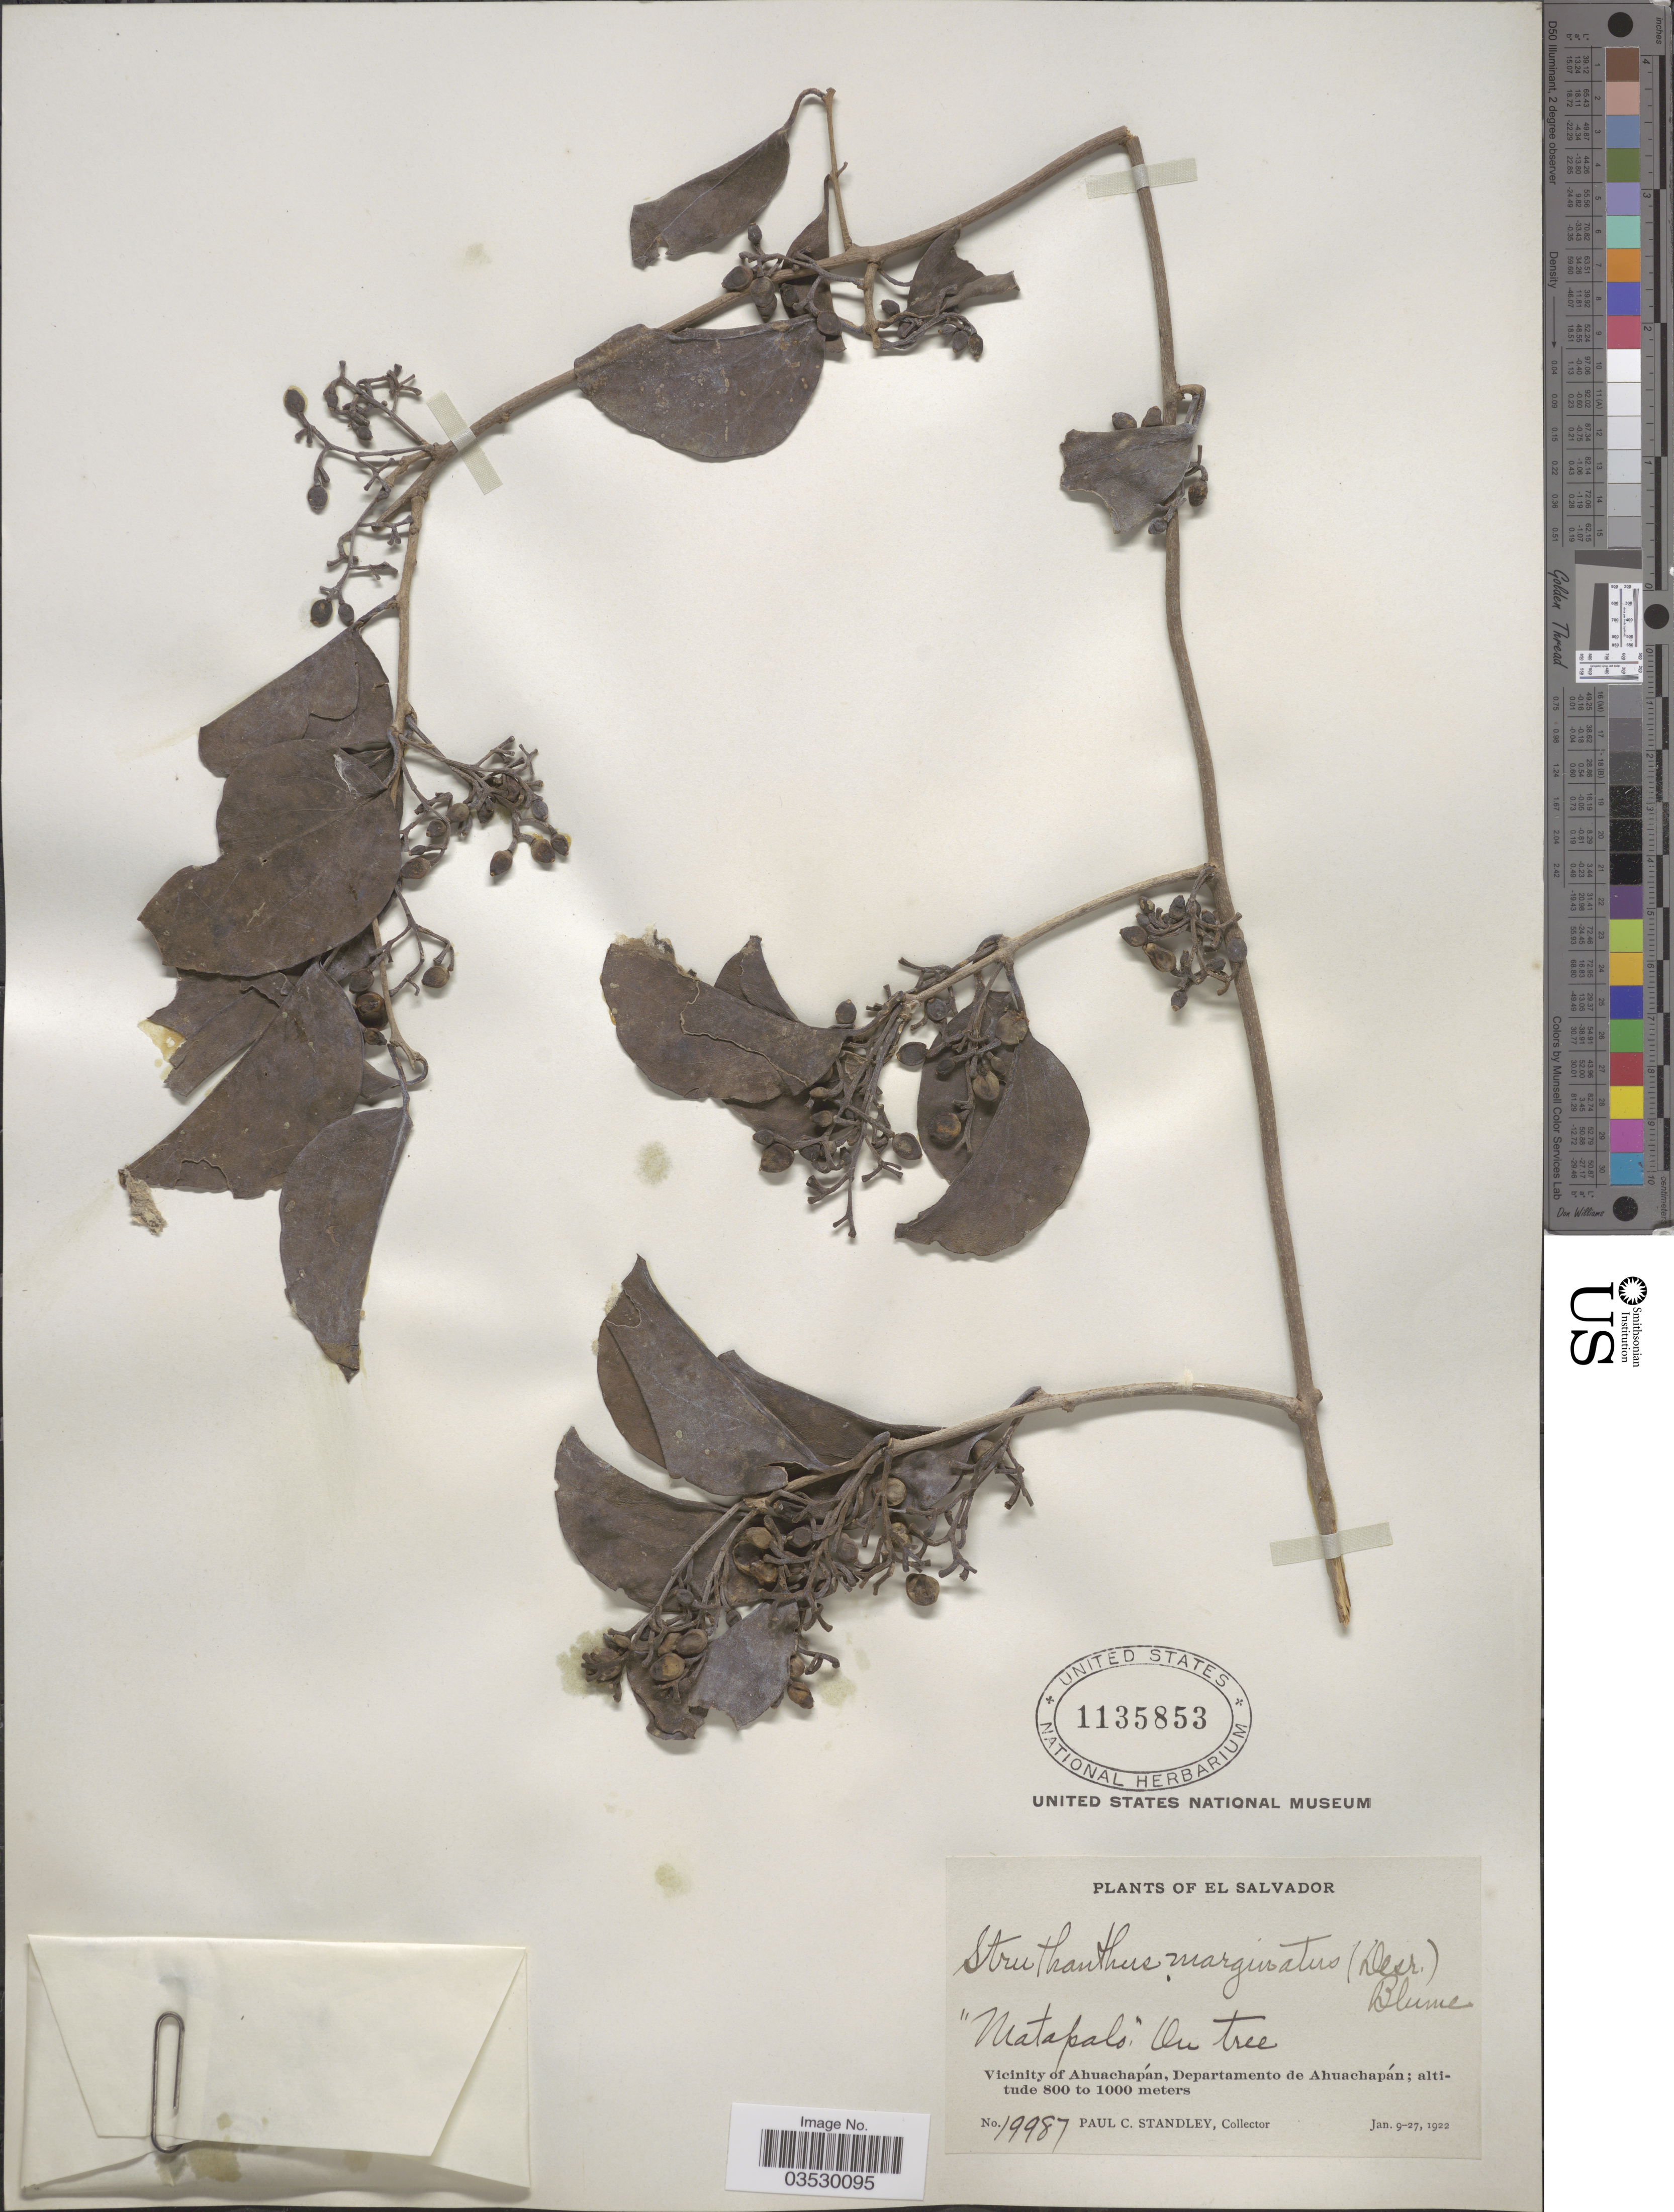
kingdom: Plantae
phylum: Tracheophyta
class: Magnoliopsida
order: Santalales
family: Loranthaceae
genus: Struthanthus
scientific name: Struthanthus marginatus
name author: (Desr.) Blume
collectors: P. C. Standley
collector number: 19987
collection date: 1922-01-09/1922-01-27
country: El Salvador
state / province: Ahuachapan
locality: Vicinity of Ahuachapán, Departamento de Ahuachapán.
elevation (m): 800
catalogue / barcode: US 1135853